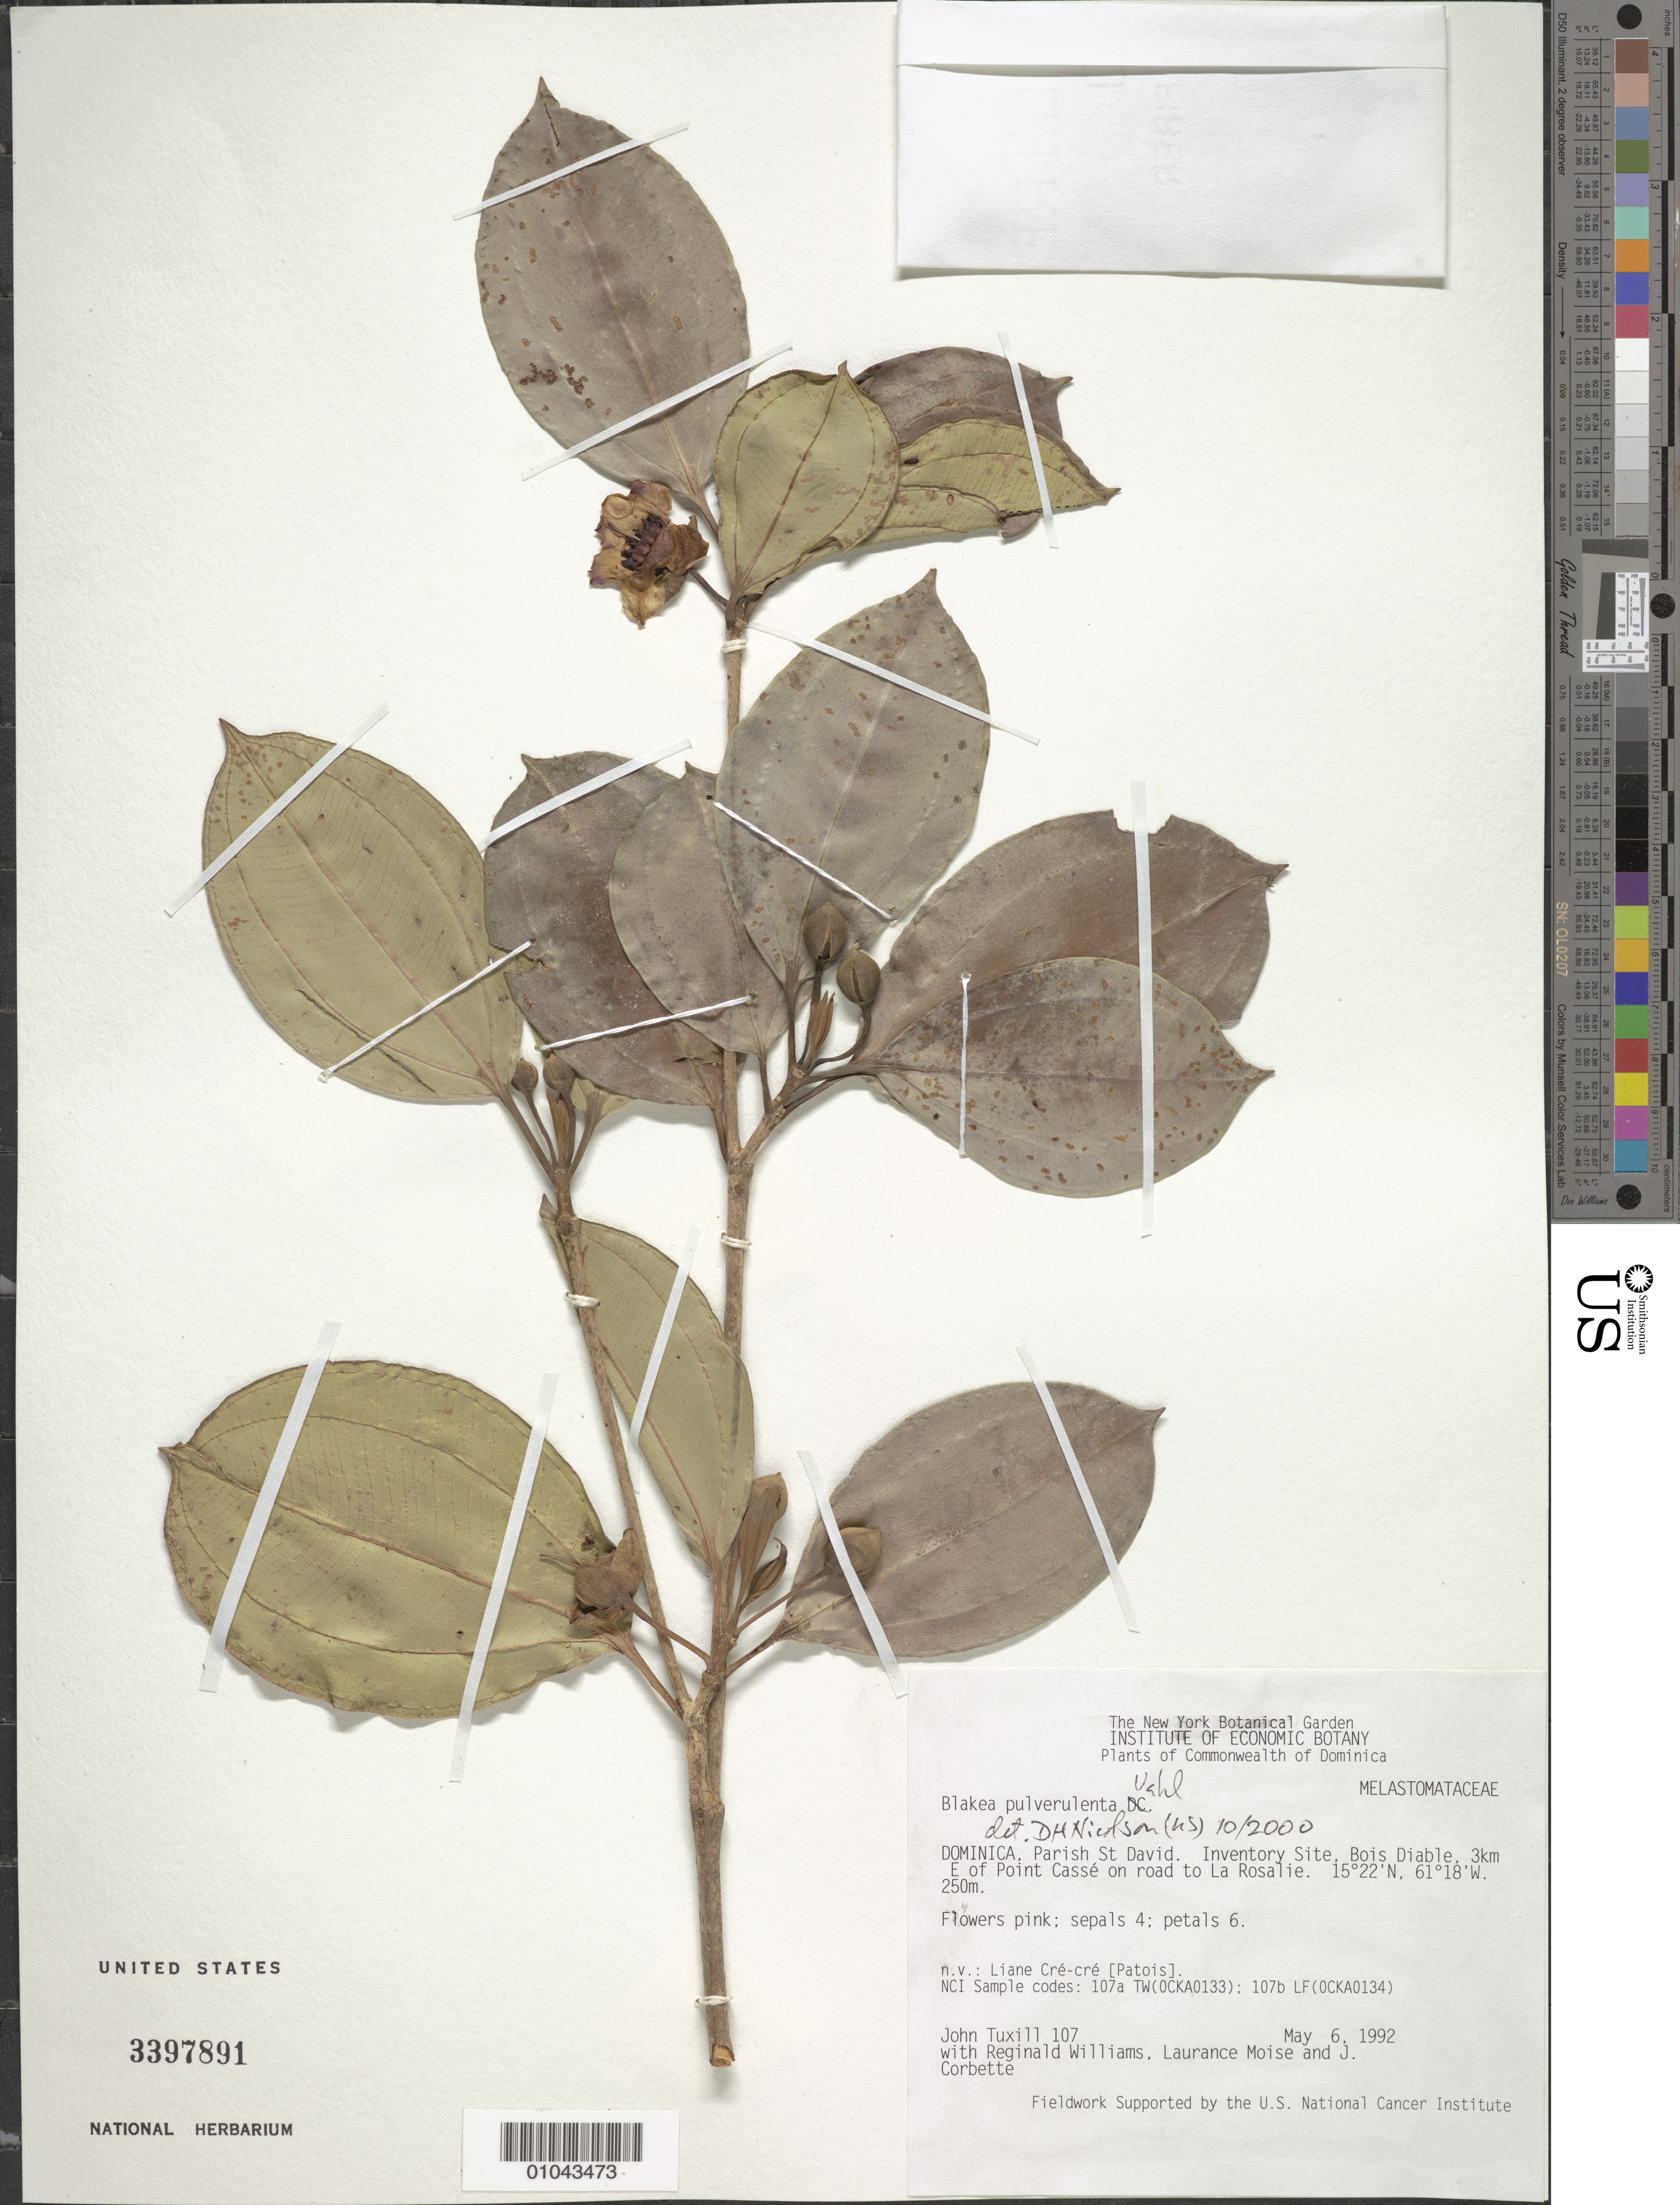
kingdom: Plantae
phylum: Tracheophyta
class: Magnoliopsida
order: Myrtales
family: Melastomataceae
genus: Blakea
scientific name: Blakea pulverulenta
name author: Vahl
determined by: Nicolson, Dan H.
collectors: J. L. Tuxill, R. Williams, L. Moise & J. Corbette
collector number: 107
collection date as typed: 06 May 1992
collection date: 1992-05-06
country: Dominica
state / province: St. David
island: Dominica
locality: Inventory Side, Bois Diable, 3 km E of Point Cassé on road to La Rosalie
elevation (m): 250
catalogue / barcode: US 3397891